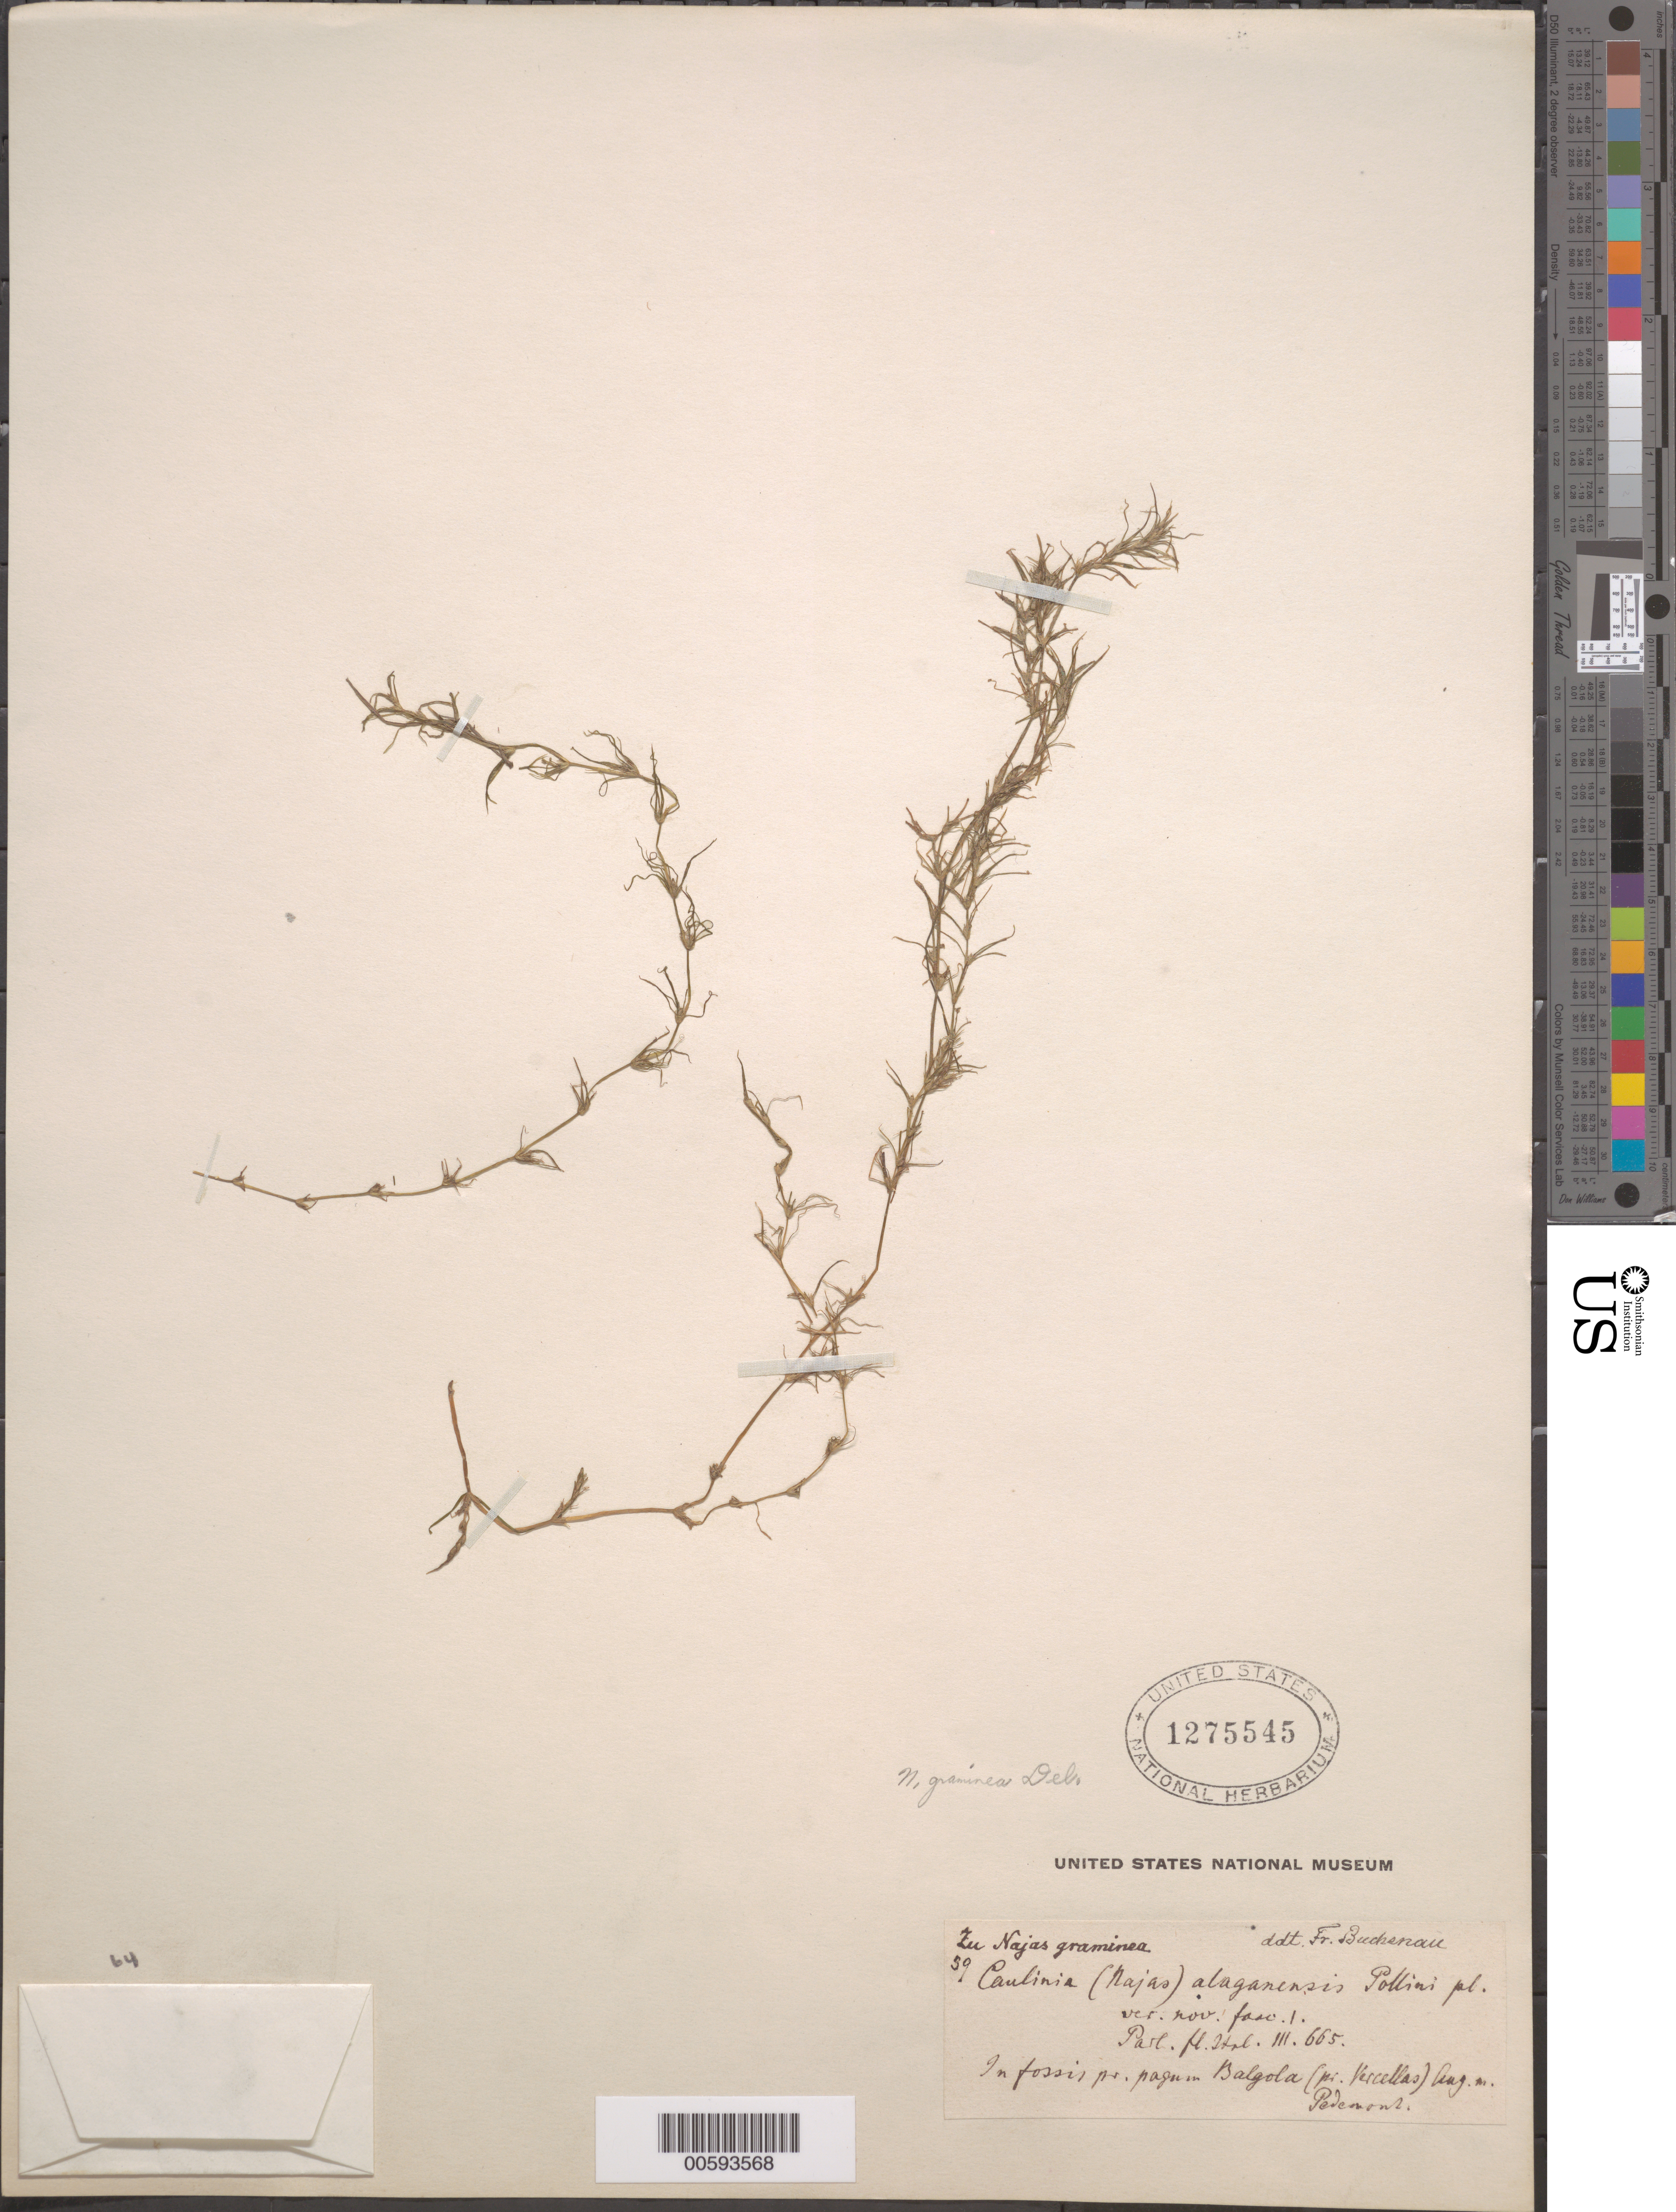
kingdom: Plantae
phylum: Tracheophyta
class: Liliopsida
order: Alismatales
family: Hydrocharitaceae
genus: Najas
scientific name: Najas flexilis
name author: (Willd.) Rostk. & Schmidt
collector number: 59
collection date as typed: Aug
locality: Balgola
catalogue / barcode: US 1275545